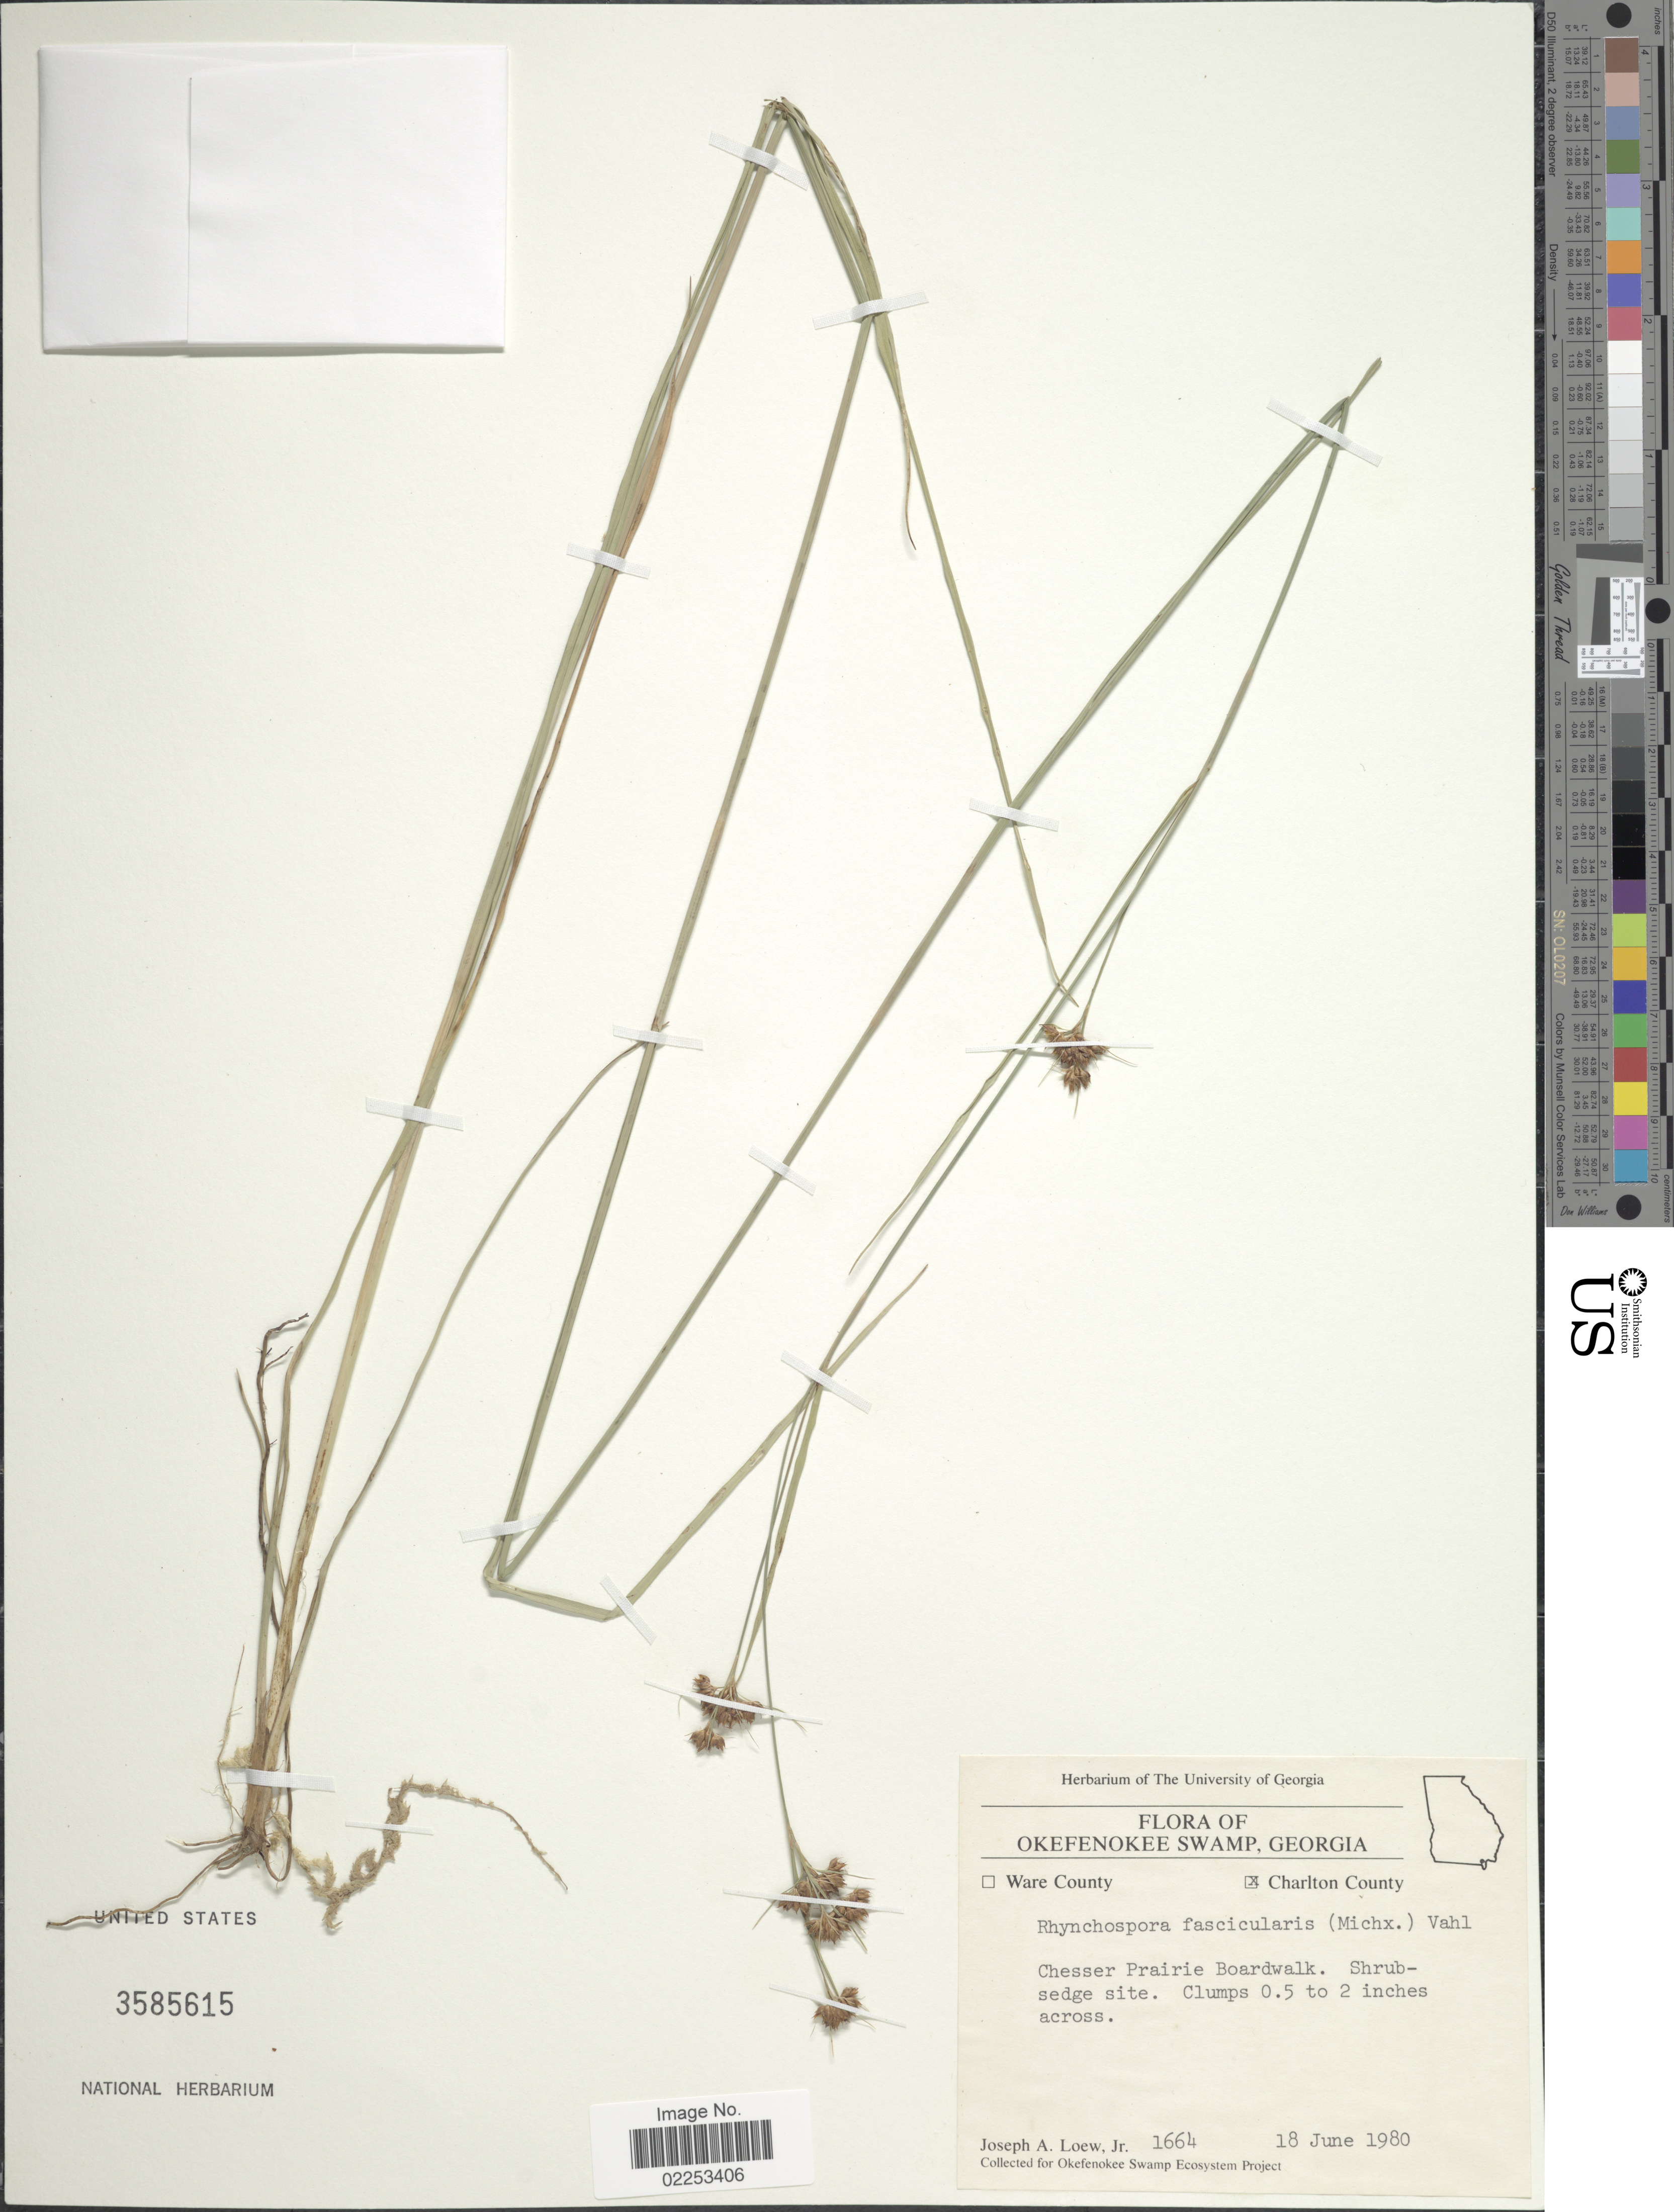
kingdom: Plantae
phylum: Tracheophyta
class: Liliopsida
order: Poales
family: Cyperaceae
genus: Rhynchospora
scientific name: Rhynchospora fascicularis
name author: (Michx.) Vahl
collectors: J. Loew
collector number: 1664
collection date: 1980-06-18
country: United States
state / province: Georgia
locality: Okefenokee Swamp, Charlton, Chesser Prairie Boardwalk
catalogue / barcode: US 3585615